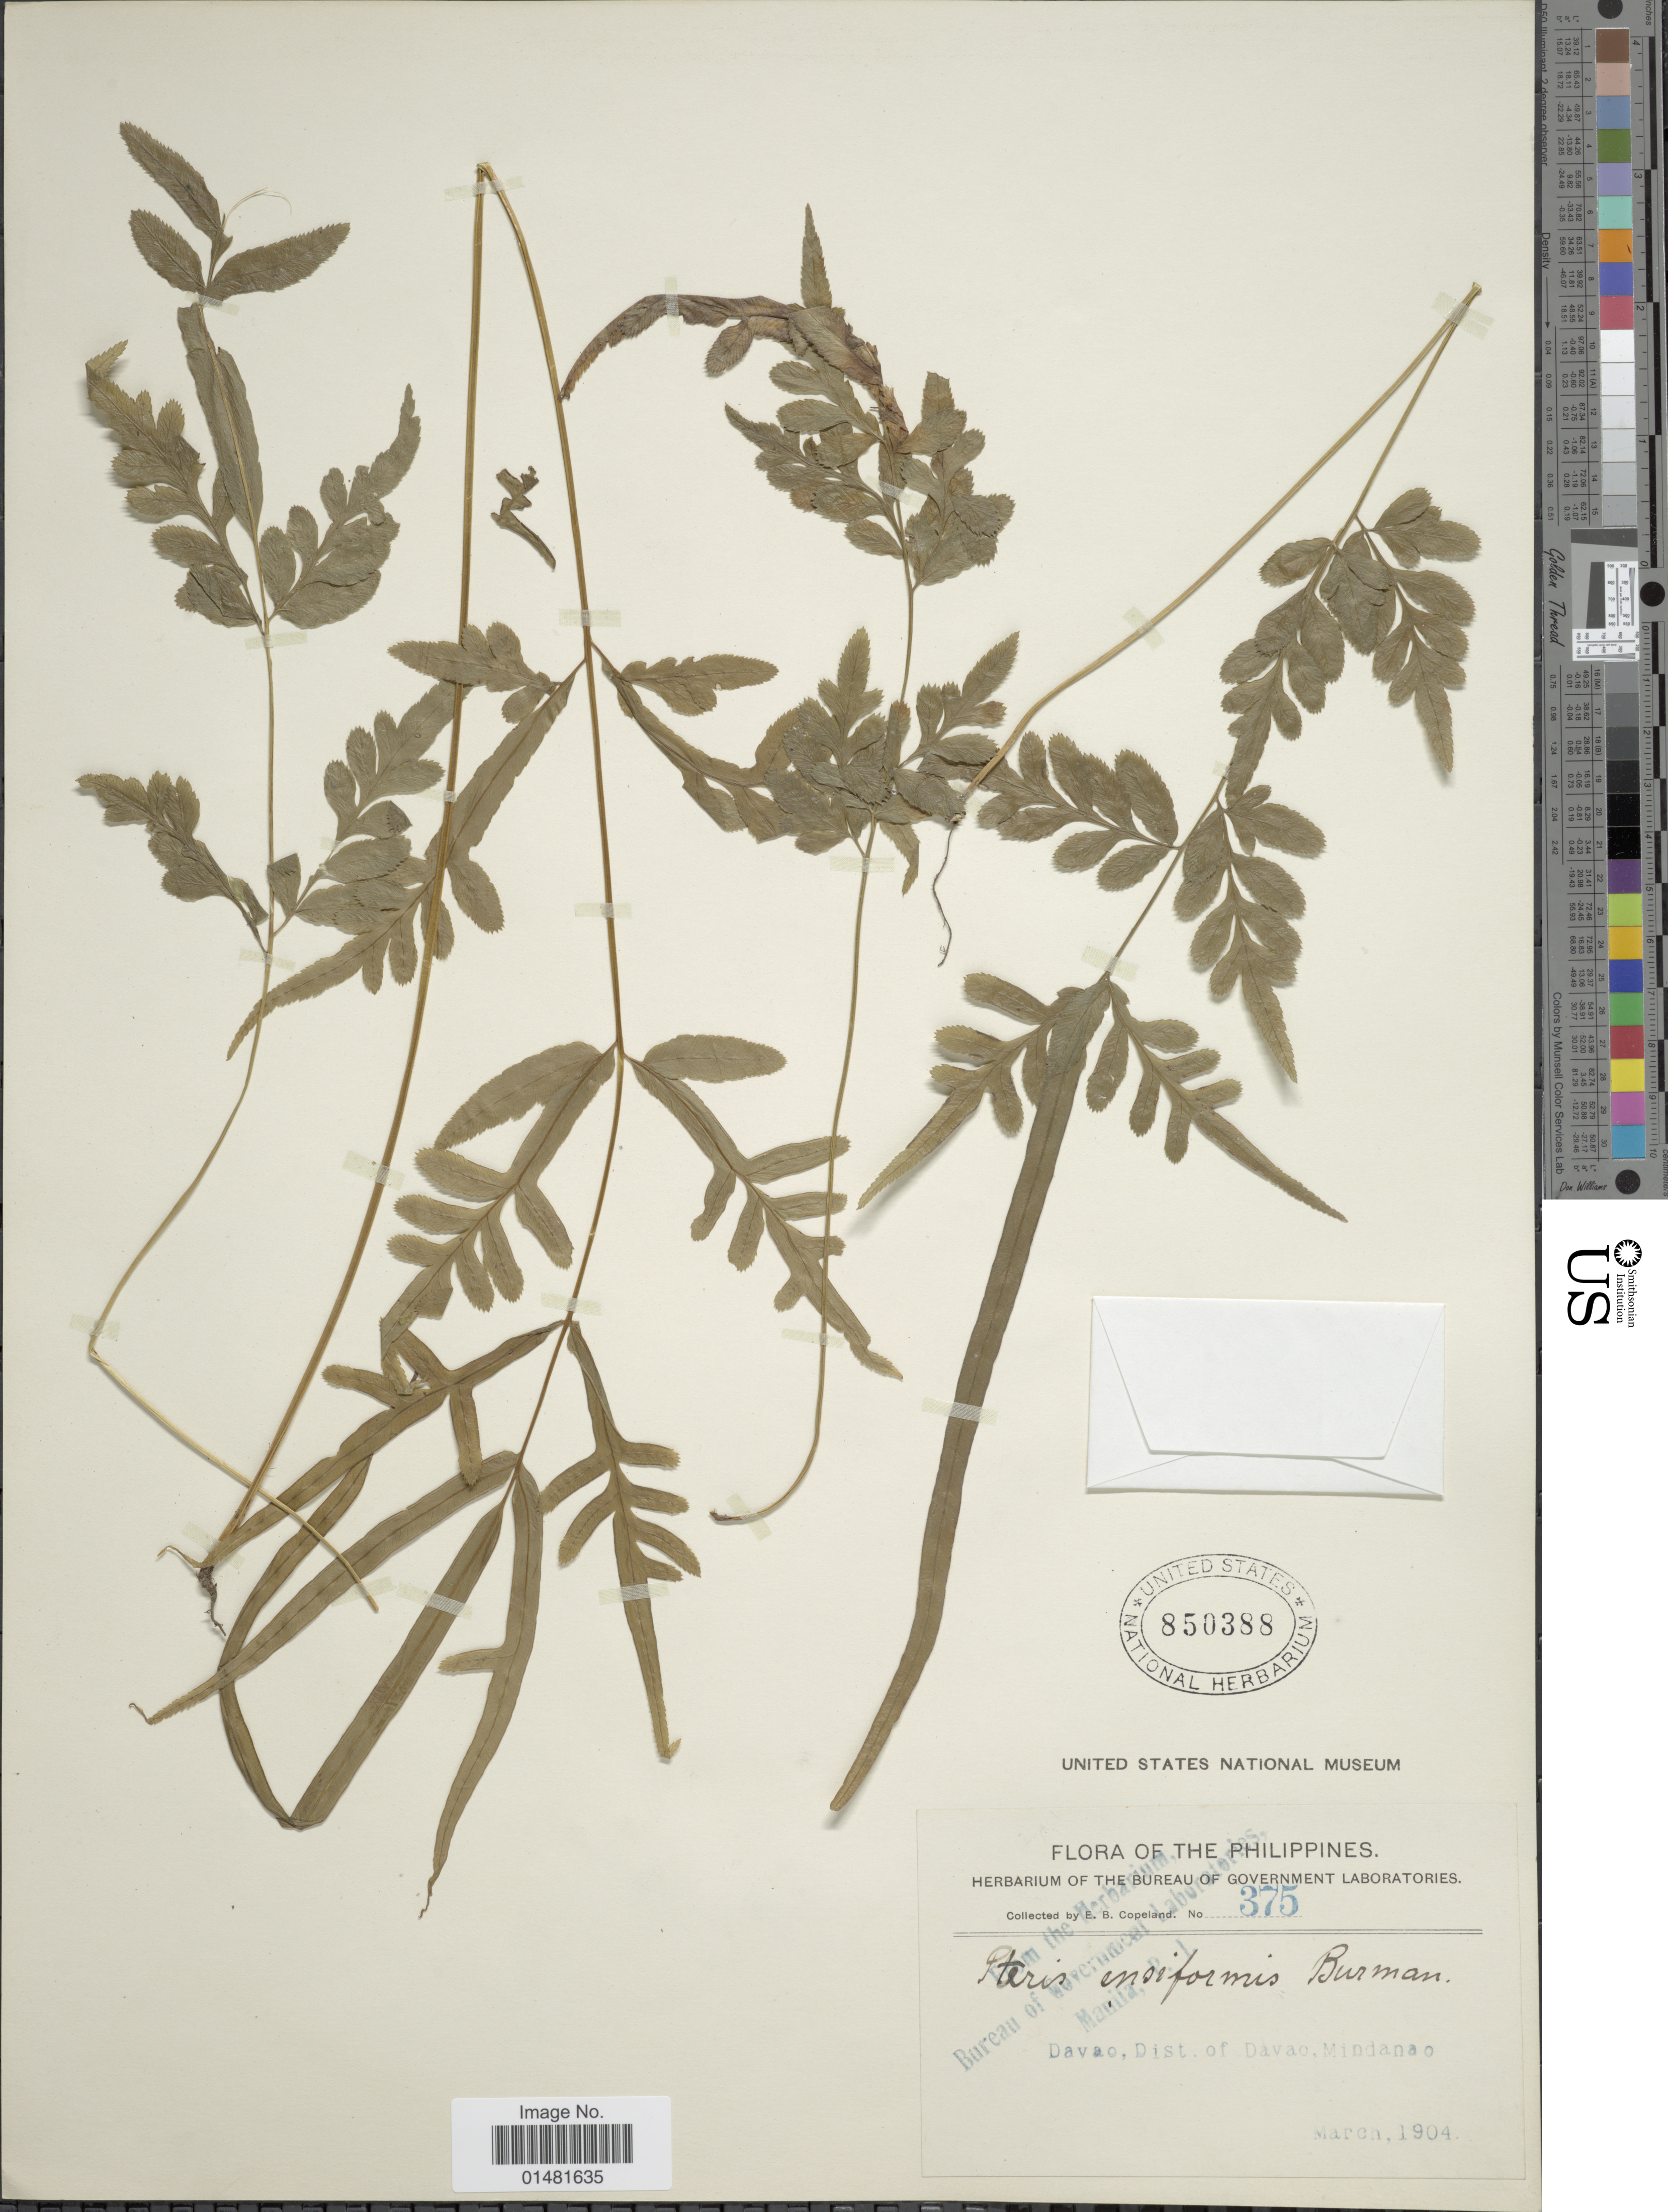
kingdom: Plantae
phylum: Tracheophyta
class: Polypodiopsida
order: Polypodiales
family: Pteridaceae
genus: Pteris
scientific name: Pteris ensiformis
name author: Burm. f.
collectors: E. B. Copeland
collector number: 375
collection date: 1904-03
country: Philippines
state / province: Davao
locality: Davao, Dist. of Davao, Mindanao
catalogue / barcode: US 850388